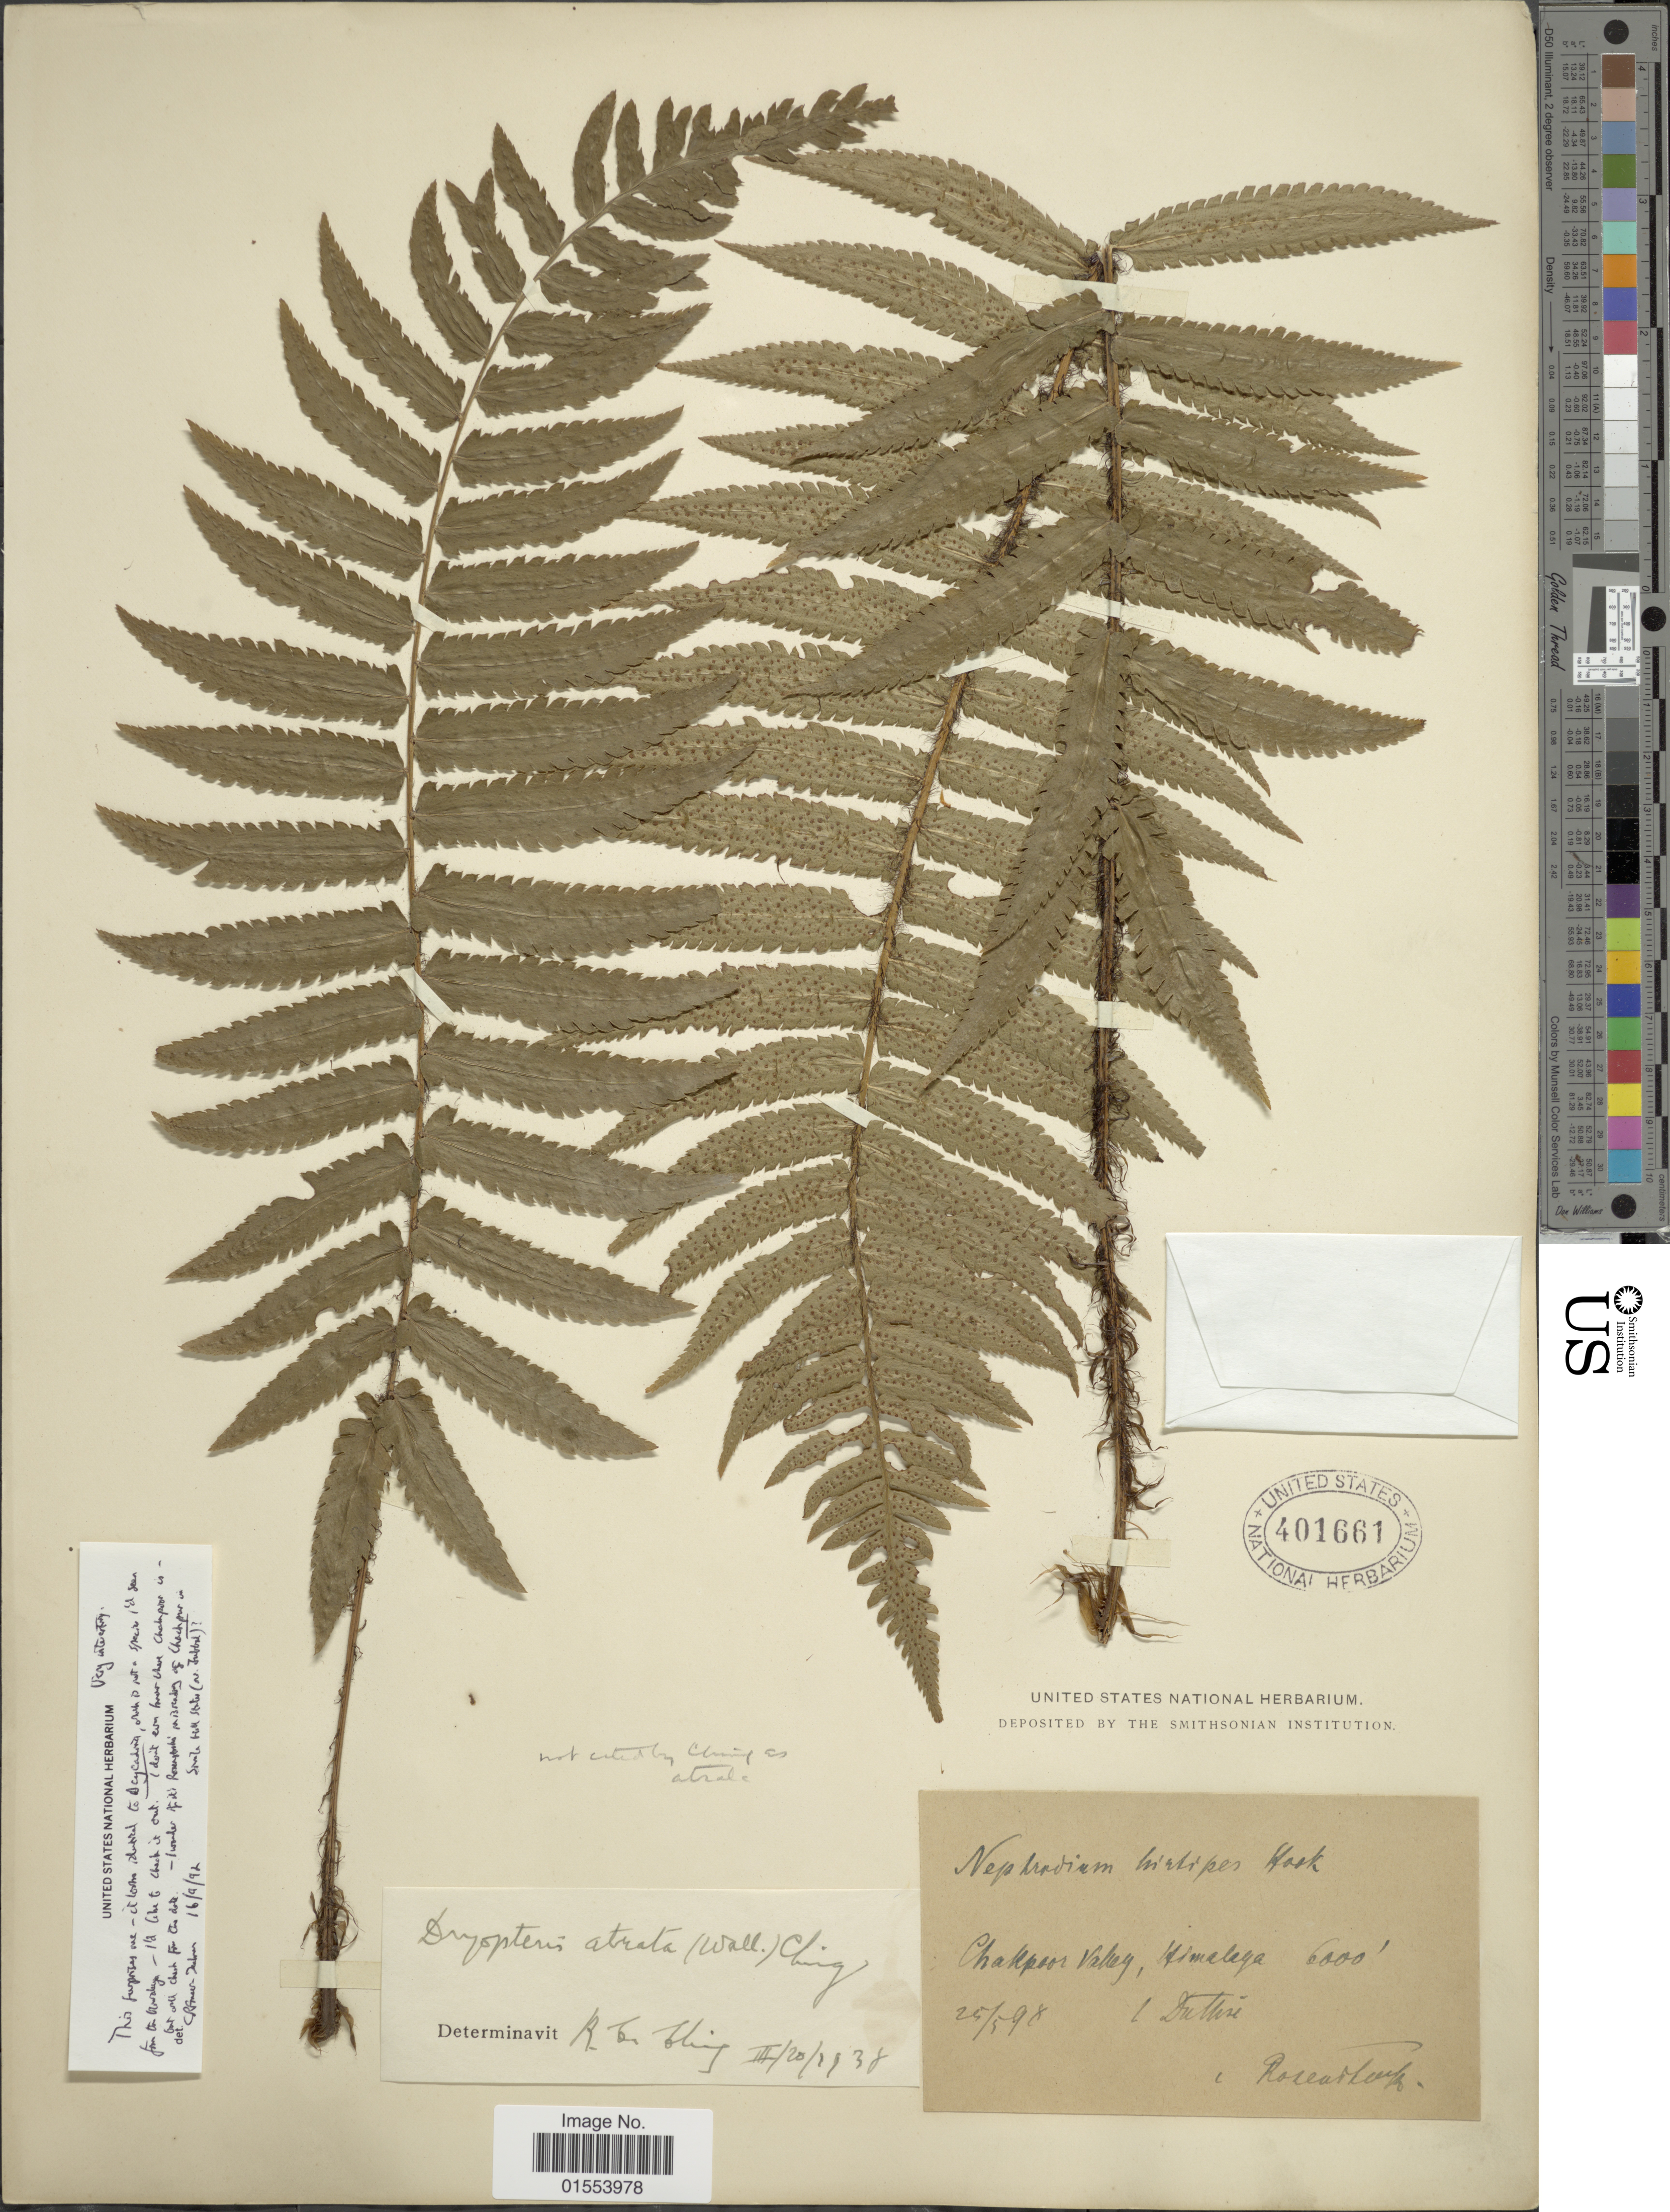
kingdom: Plantae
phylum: Tracheophyta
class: Polypodiopsida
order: Polypodiales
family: Dryopteridaceae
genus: Dryopteris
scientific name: Dryopteris cycadina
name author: (Franch. & Sav.) C. Chr.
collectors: -. Duttice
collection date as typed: Transcribed d/m/y: 25/5/98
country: India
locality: Chakpoor Valley, Himalaya.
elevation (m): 1829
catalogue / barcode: US 401661